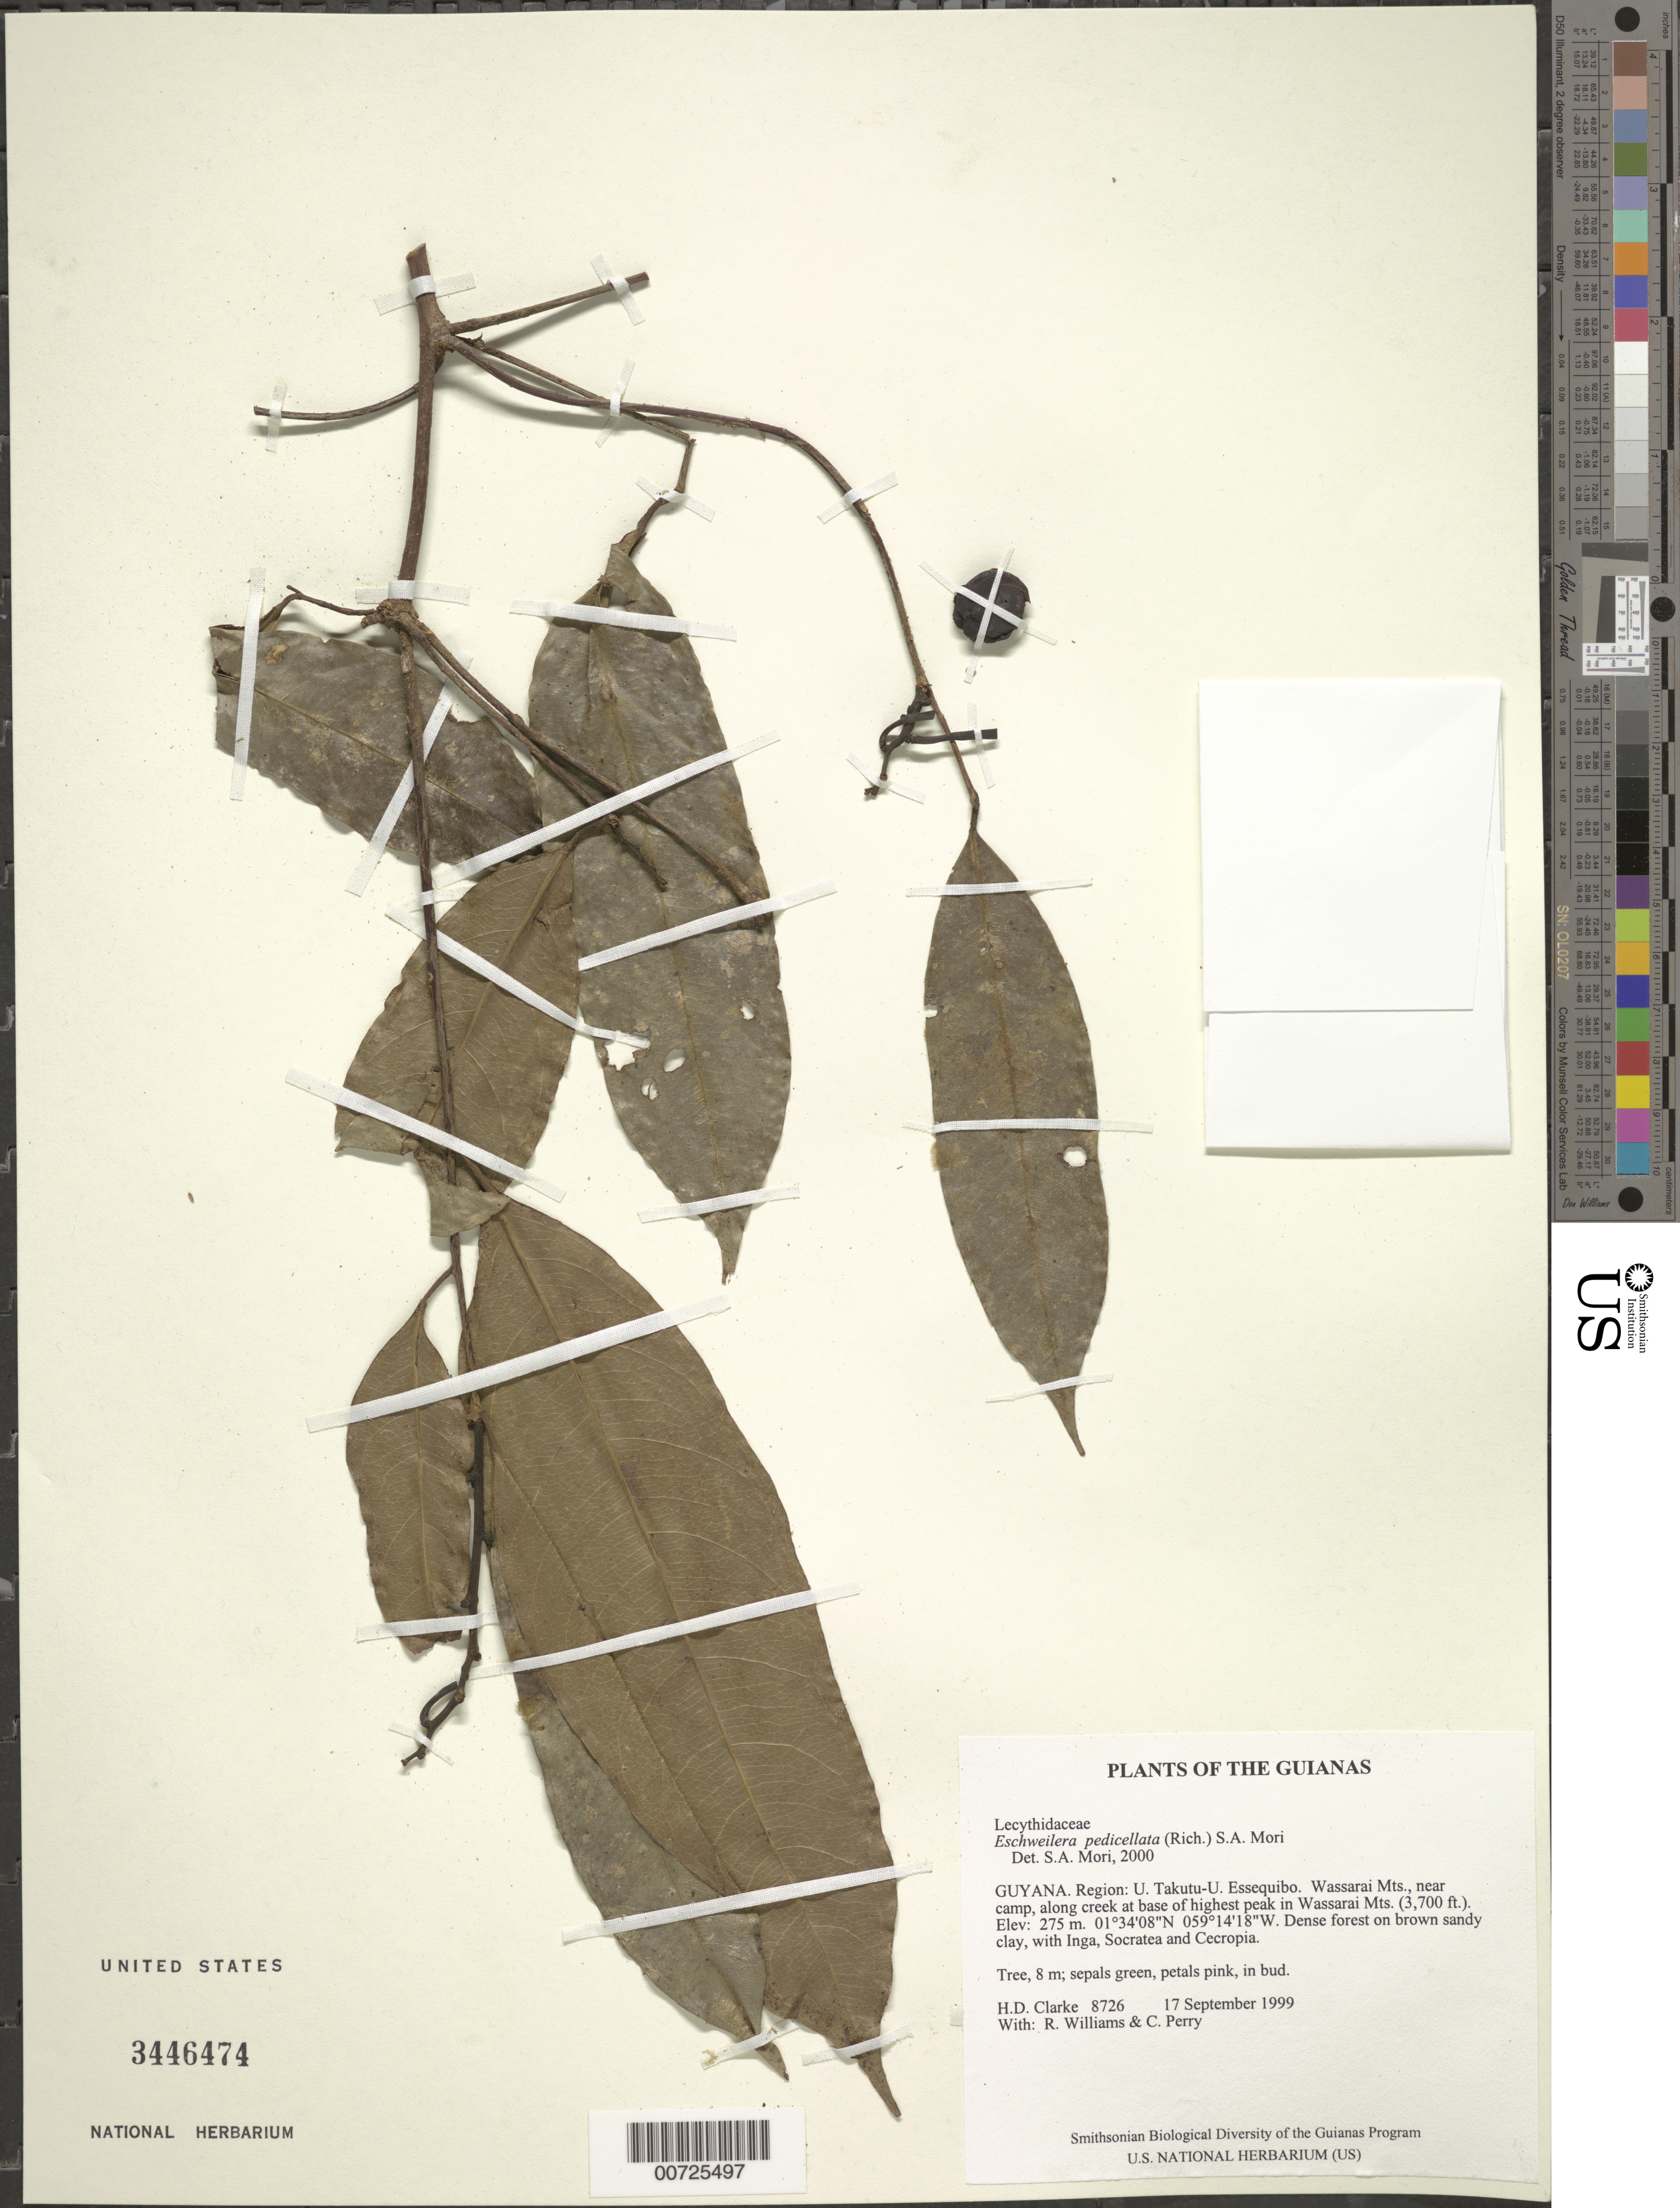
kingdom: Plantae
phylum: Tracheophyta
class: Magnoliopsida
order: Ericales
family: Lecythidaceae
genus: Eschweilera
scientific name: Eschweilera pedicellata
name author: (Rich.) S.A. Mori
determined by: Mori, Scott A.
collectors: H. D. Clarke, R. Williams & C. Perry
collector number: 8726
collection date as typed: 17 September 1999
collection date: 1999-09-17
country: Guyana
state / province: U. Takutu-U. Essequibo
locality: Wassarai Mts., near camp, along creek at base of highest peak in Wassarai Mts. (3,700 ft.)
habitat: Dense forest on brown sandy clay, with Inga, Socratea and Cecropia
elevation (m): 275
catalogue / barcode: US 3446474